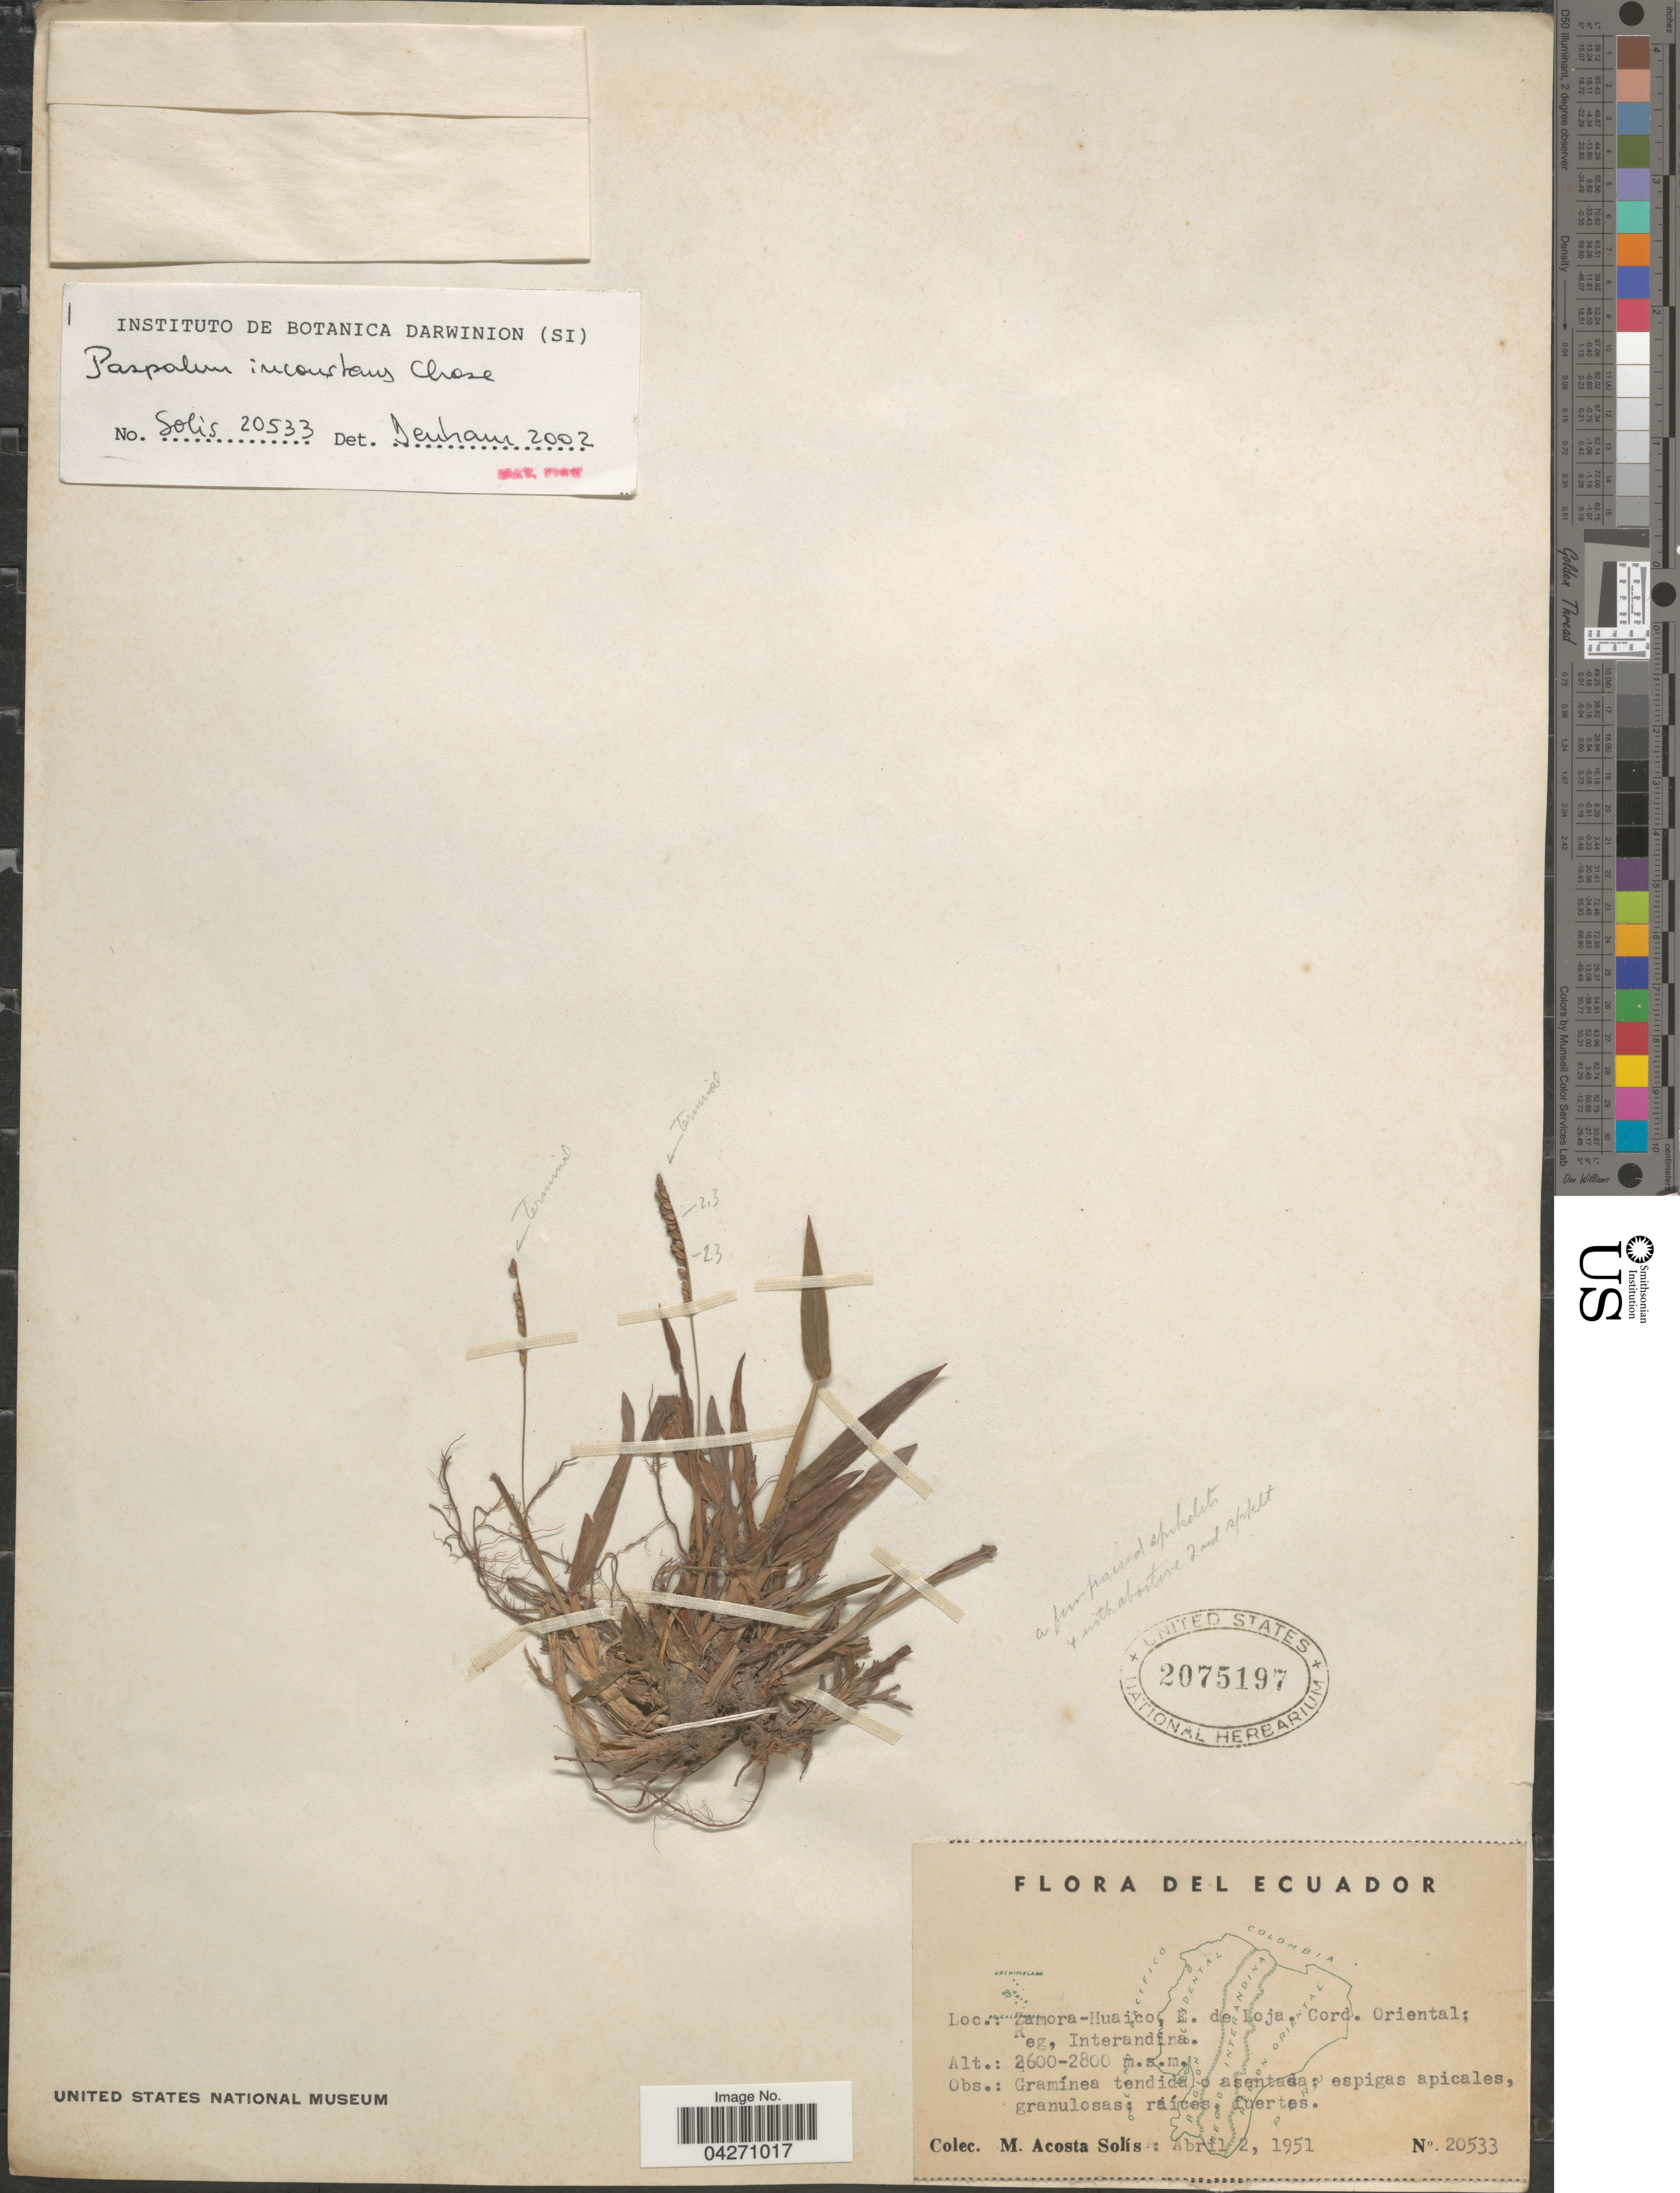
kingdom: Plantae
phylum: Tracheophyta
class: Liliopsida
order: Poales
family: Poaceae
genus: Paspalum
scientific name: Paspalum inconstans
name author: Chase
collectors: M. Acosta Solis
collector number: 20533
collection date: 1951-04-02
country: Ecuador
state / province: Loja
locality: Zamora-Huaico, E. de Loja. Cord. Oriental; Reg, Interandina.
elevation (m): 2600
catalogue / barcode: US 2075197